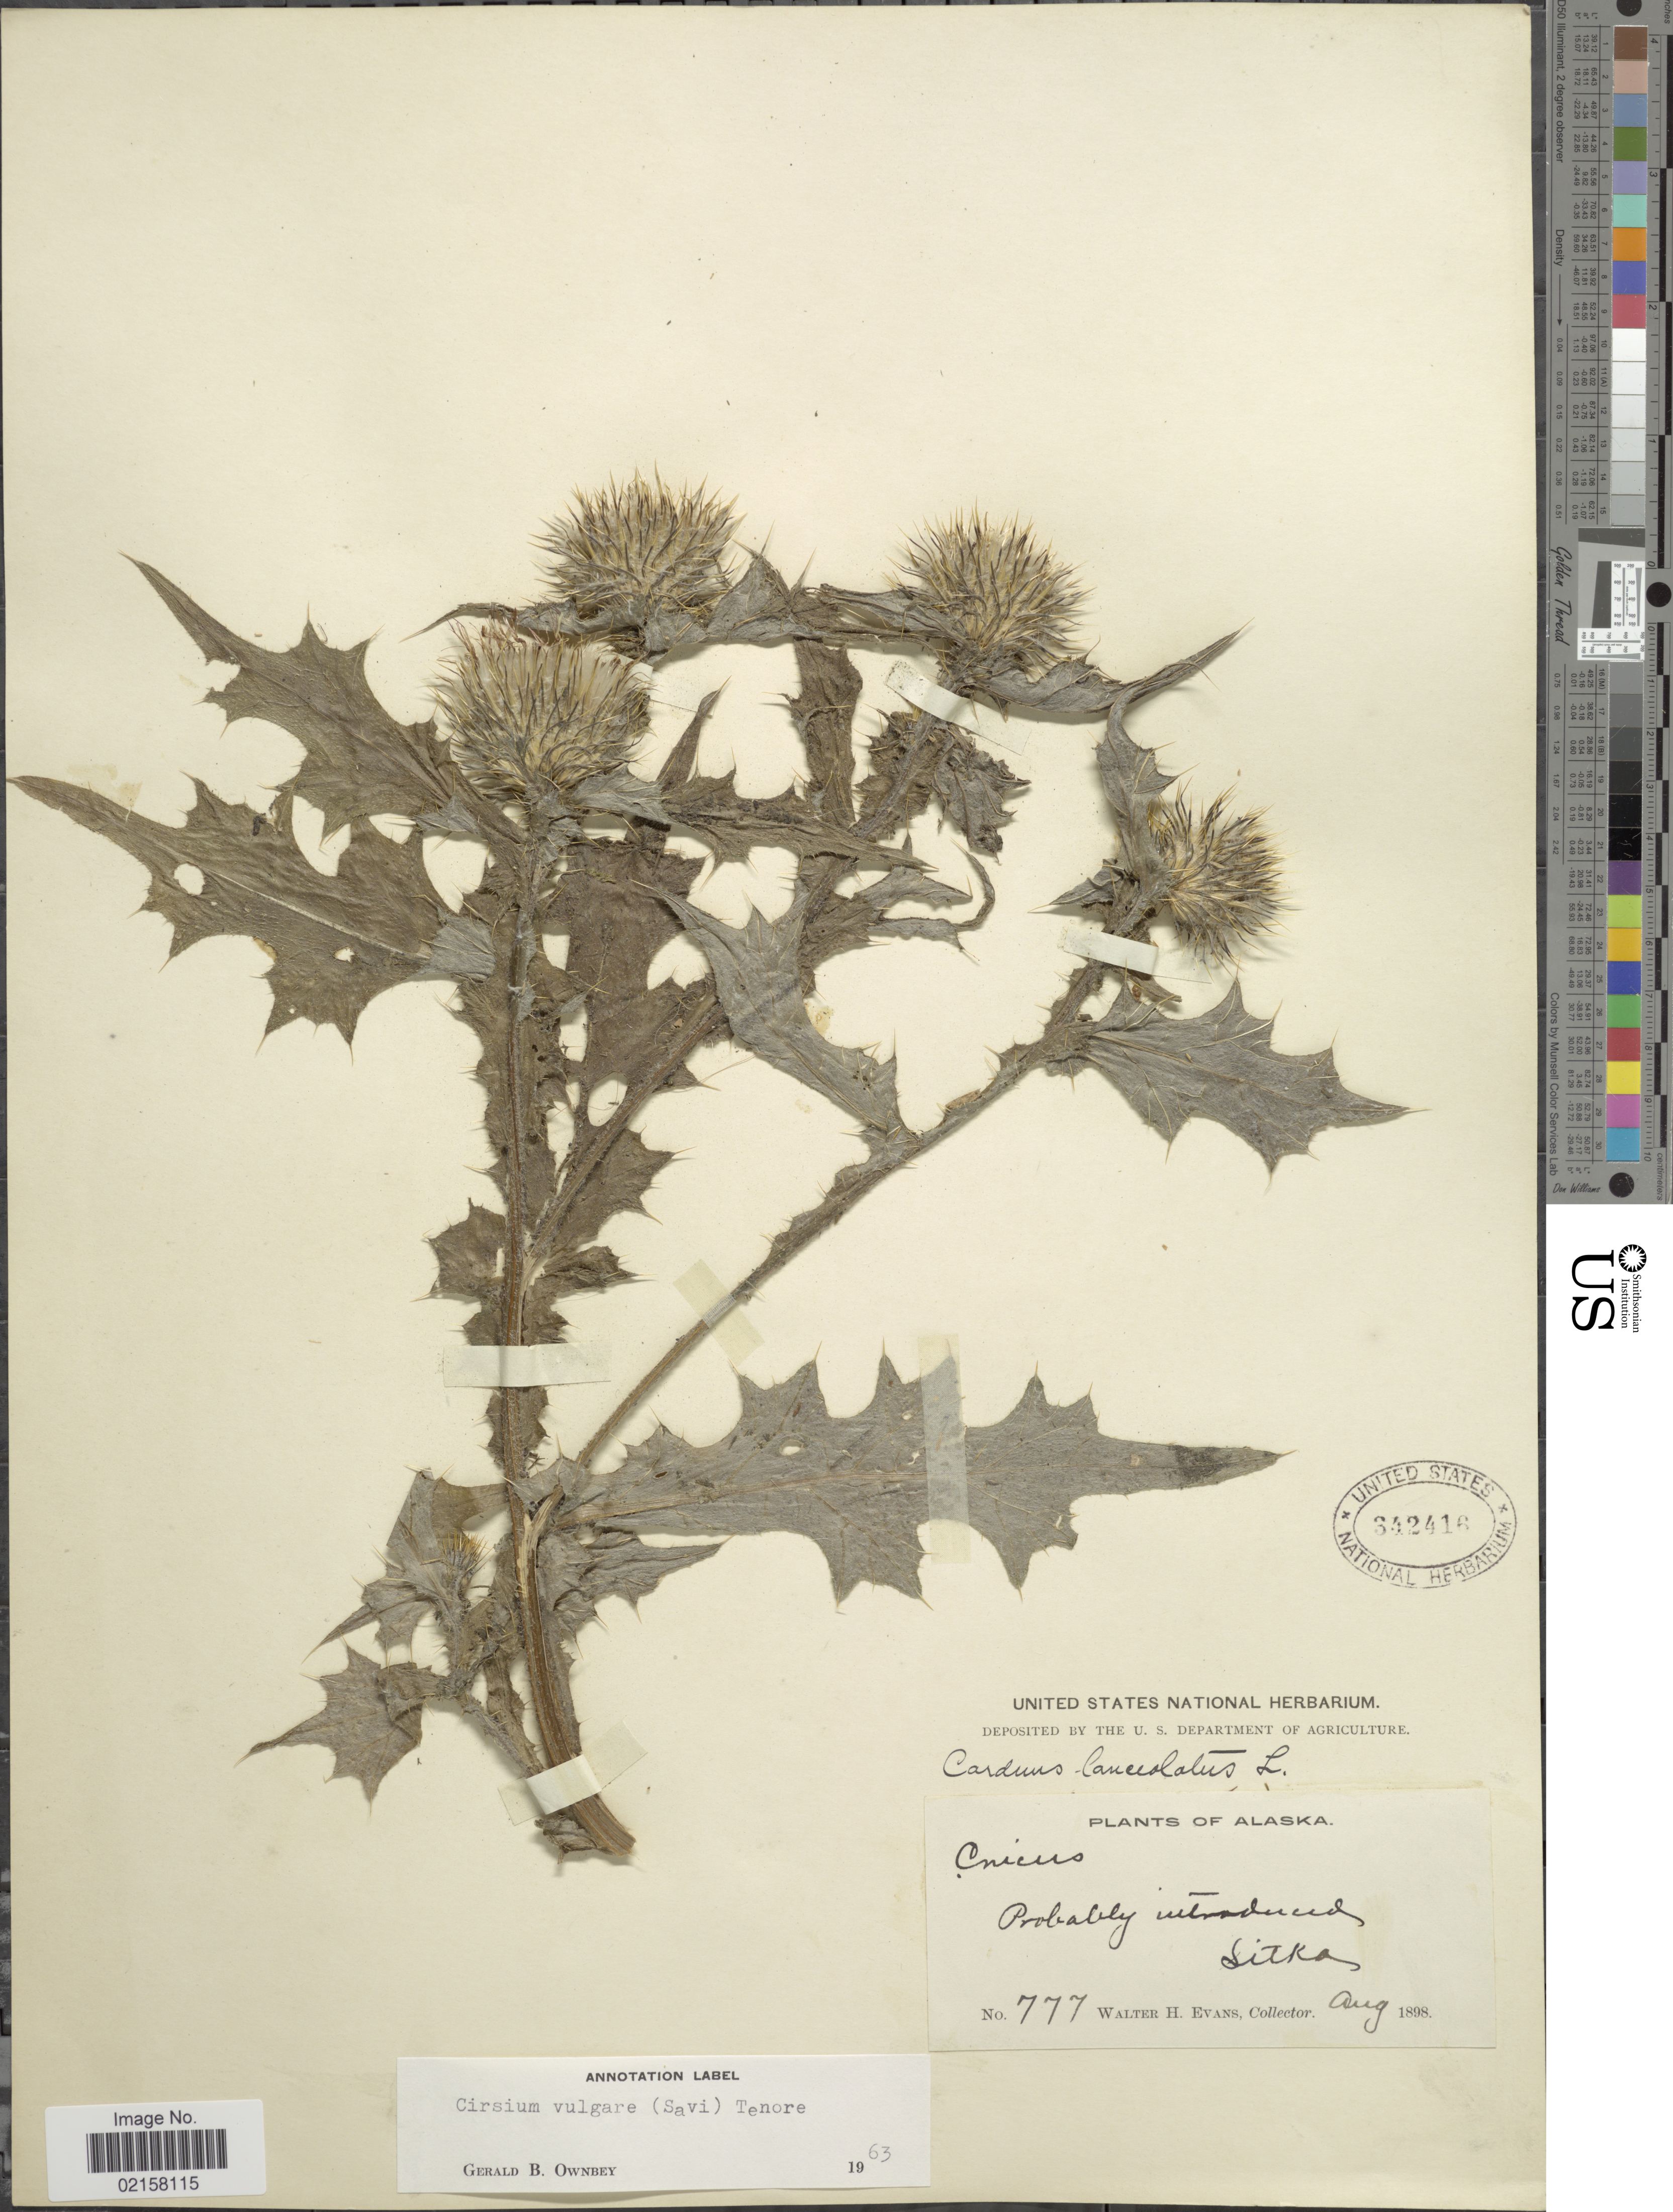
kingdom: Plantae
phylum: Tracheophyta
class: Magnoliopsida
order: Asterales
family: Asteraceae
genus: Cirsium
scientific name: Cirsium vulgare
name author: (Savi) Ten.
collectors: W. H. Evans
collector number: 777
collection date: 1898-08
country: United States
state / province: Alaska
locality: Sitka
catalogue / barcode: US 342416